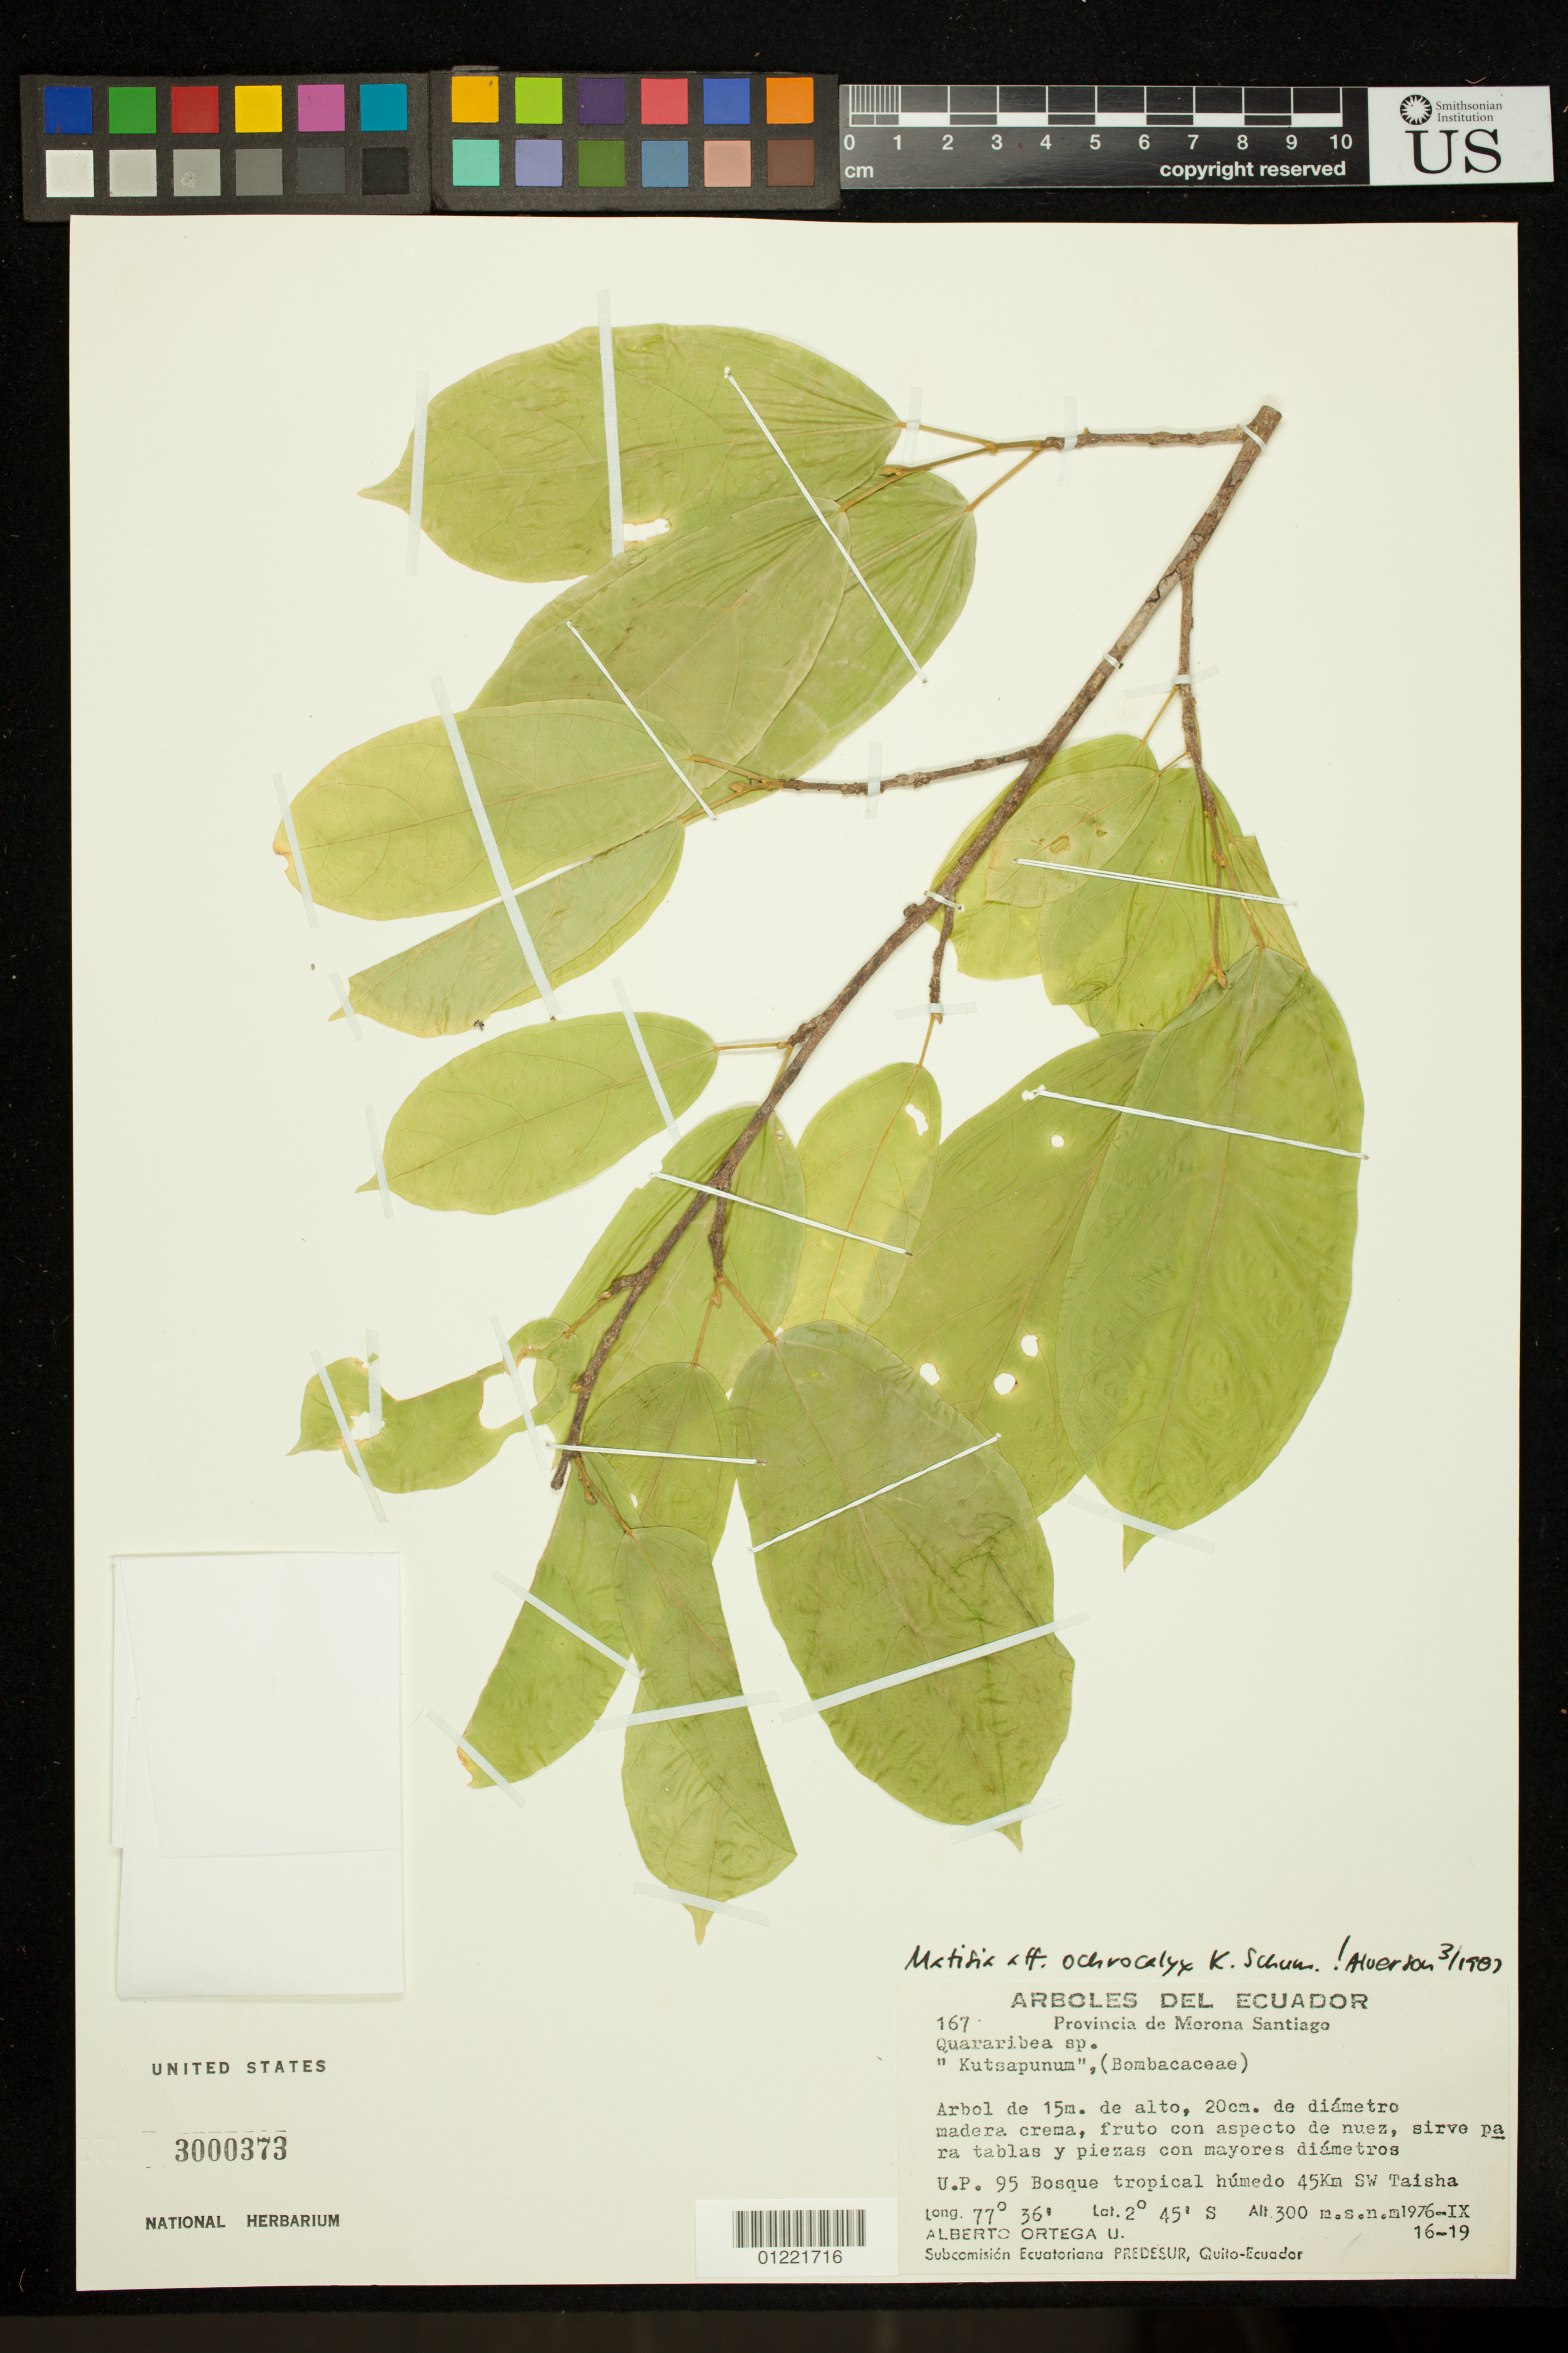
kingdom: Plantae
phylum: Tracheophyta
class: Magnoliopsida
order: Malvales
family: Malvaceae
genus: Matisia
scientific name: Matisia ochrocalyx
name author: K. Schum.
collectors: A. T. Ortega U.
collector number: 167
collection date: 1976-09-16/1976-09-19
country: Ecuador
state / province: Morona-Santiago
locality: U.P. 95 Bosque tropical humedo 45Km SW Taisha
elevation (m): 300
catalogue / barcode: US 3000373